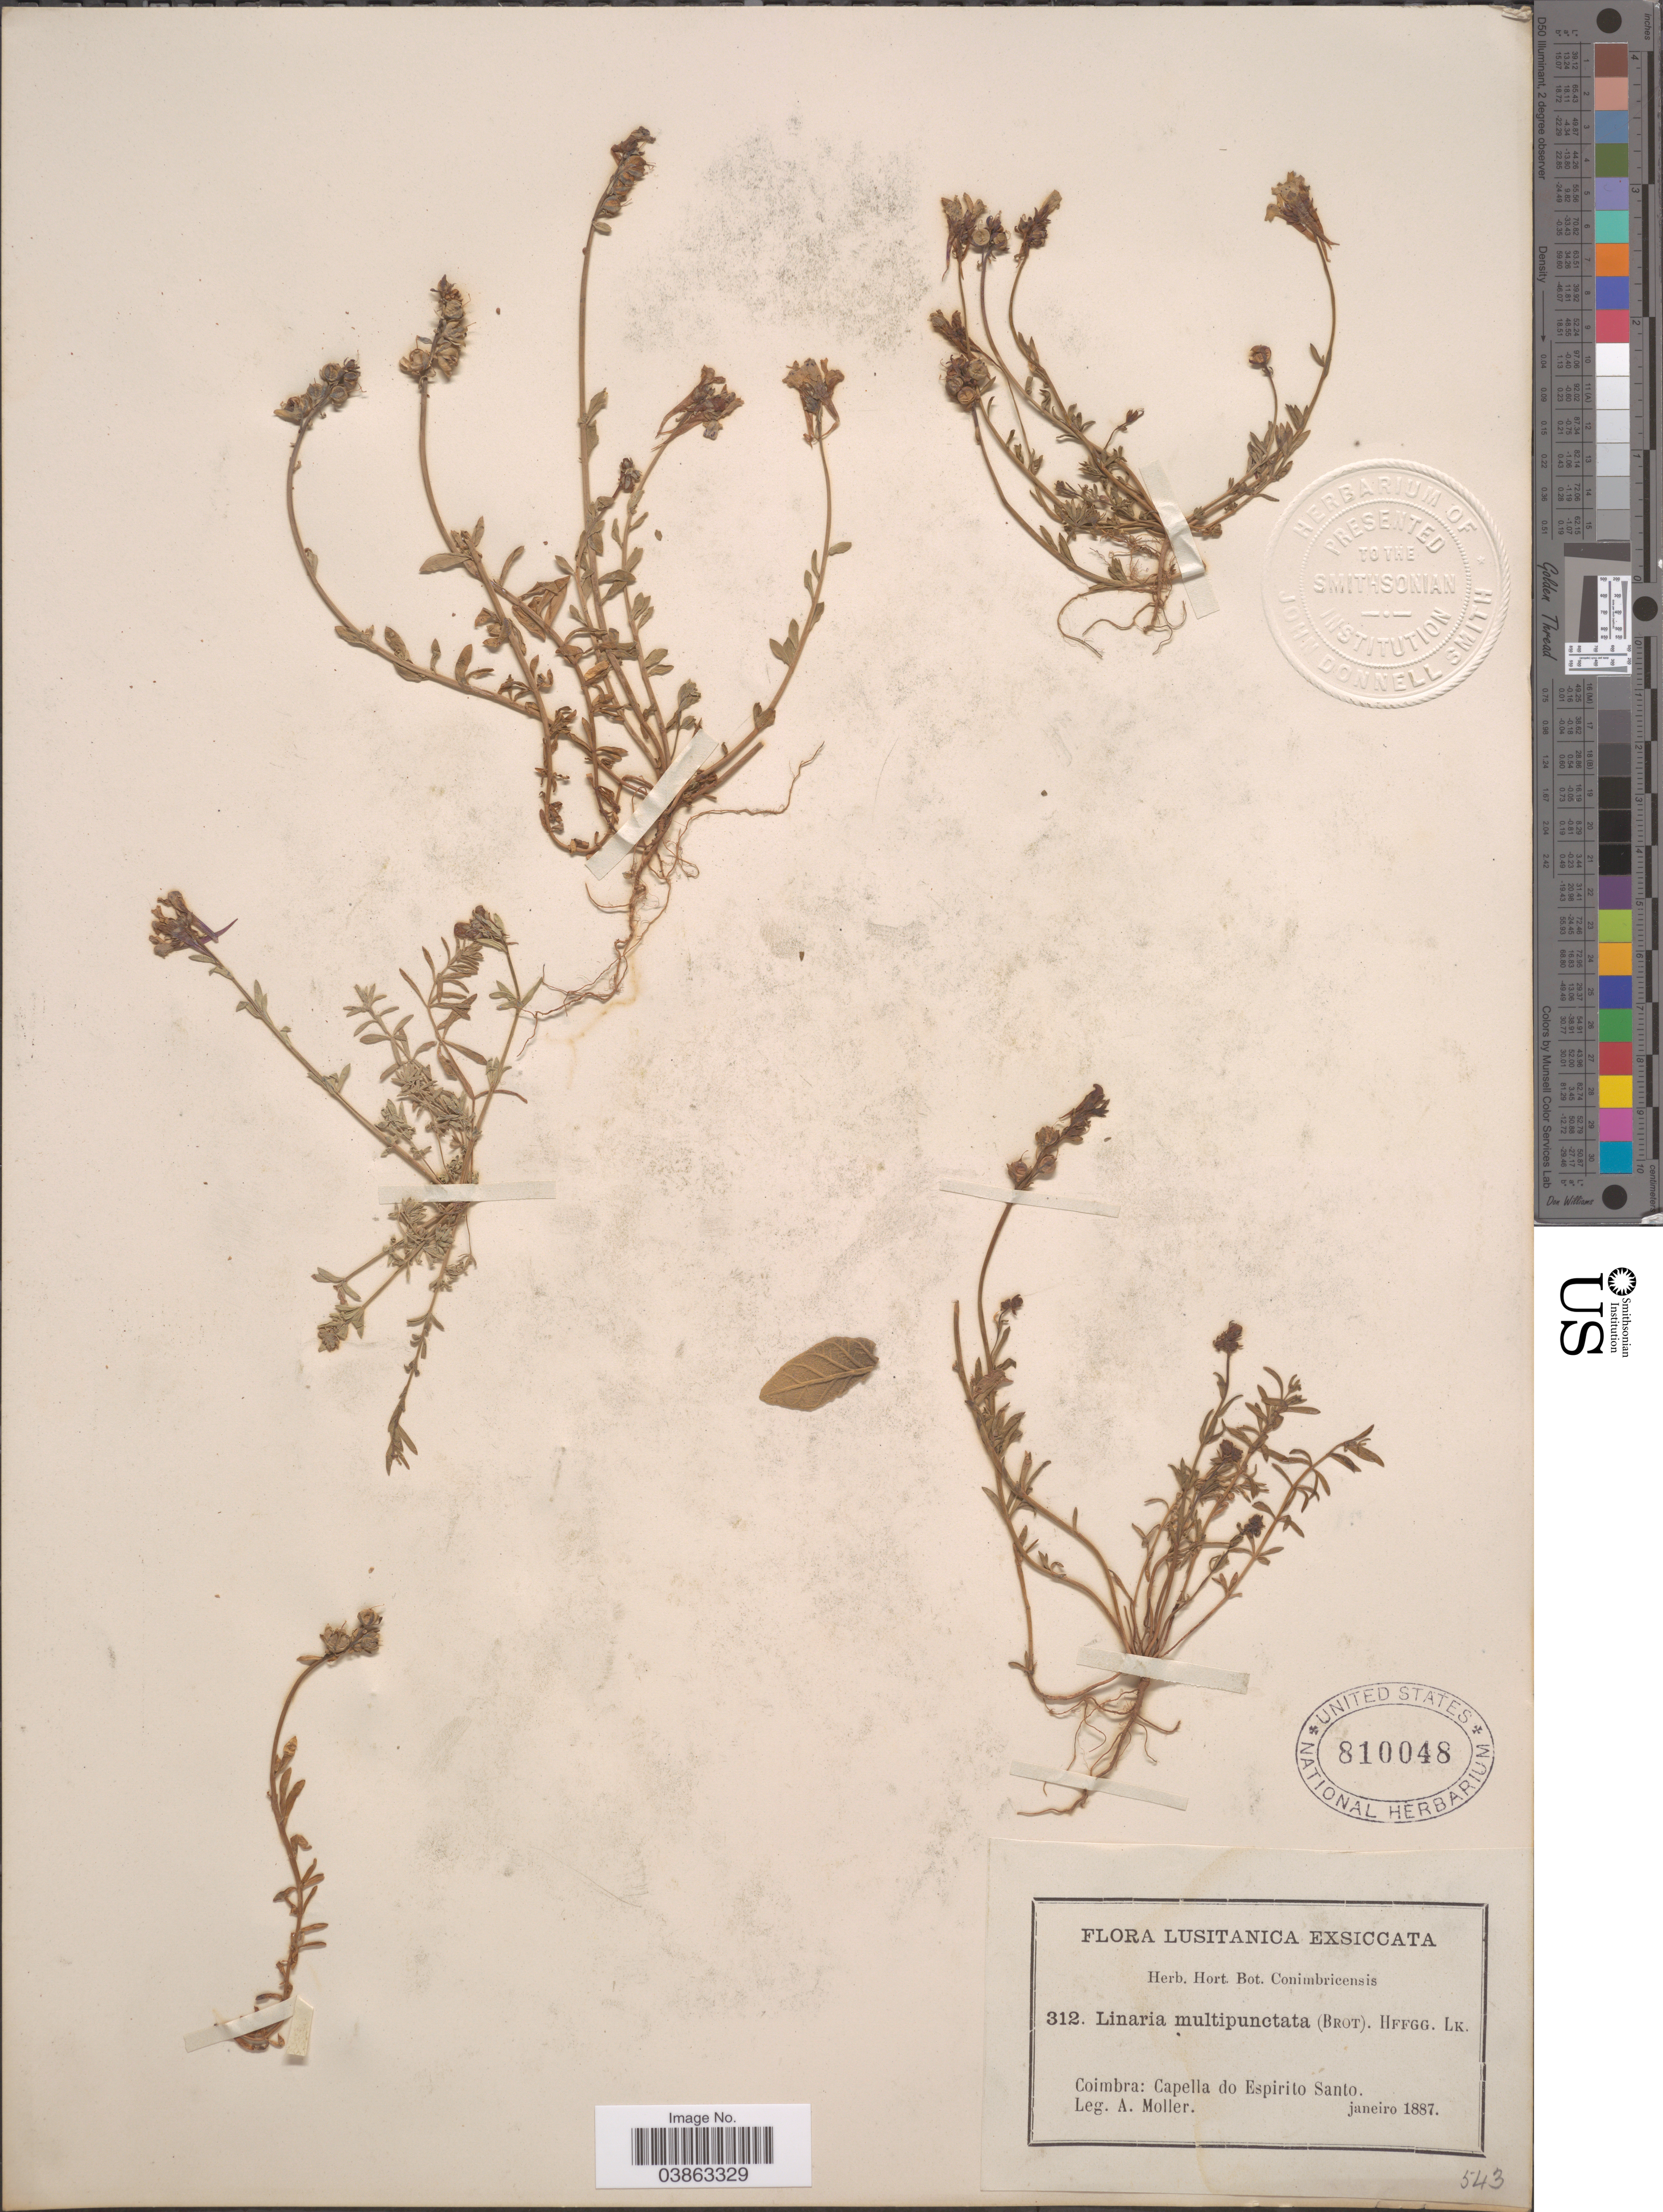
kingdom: Plantae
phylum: Tracheophyta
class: Magnoliopsida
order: Lamiales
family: Plantaginaceae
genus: Linaria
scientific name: Linaria multipunctata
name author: (Brot.) Hoffmanns. & Link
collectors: A. Moller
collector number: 312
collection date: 1887-01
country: Portugal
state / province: Coimbra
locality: Lusitanica. Capella do Esperito Santo.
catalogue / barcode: US 810048